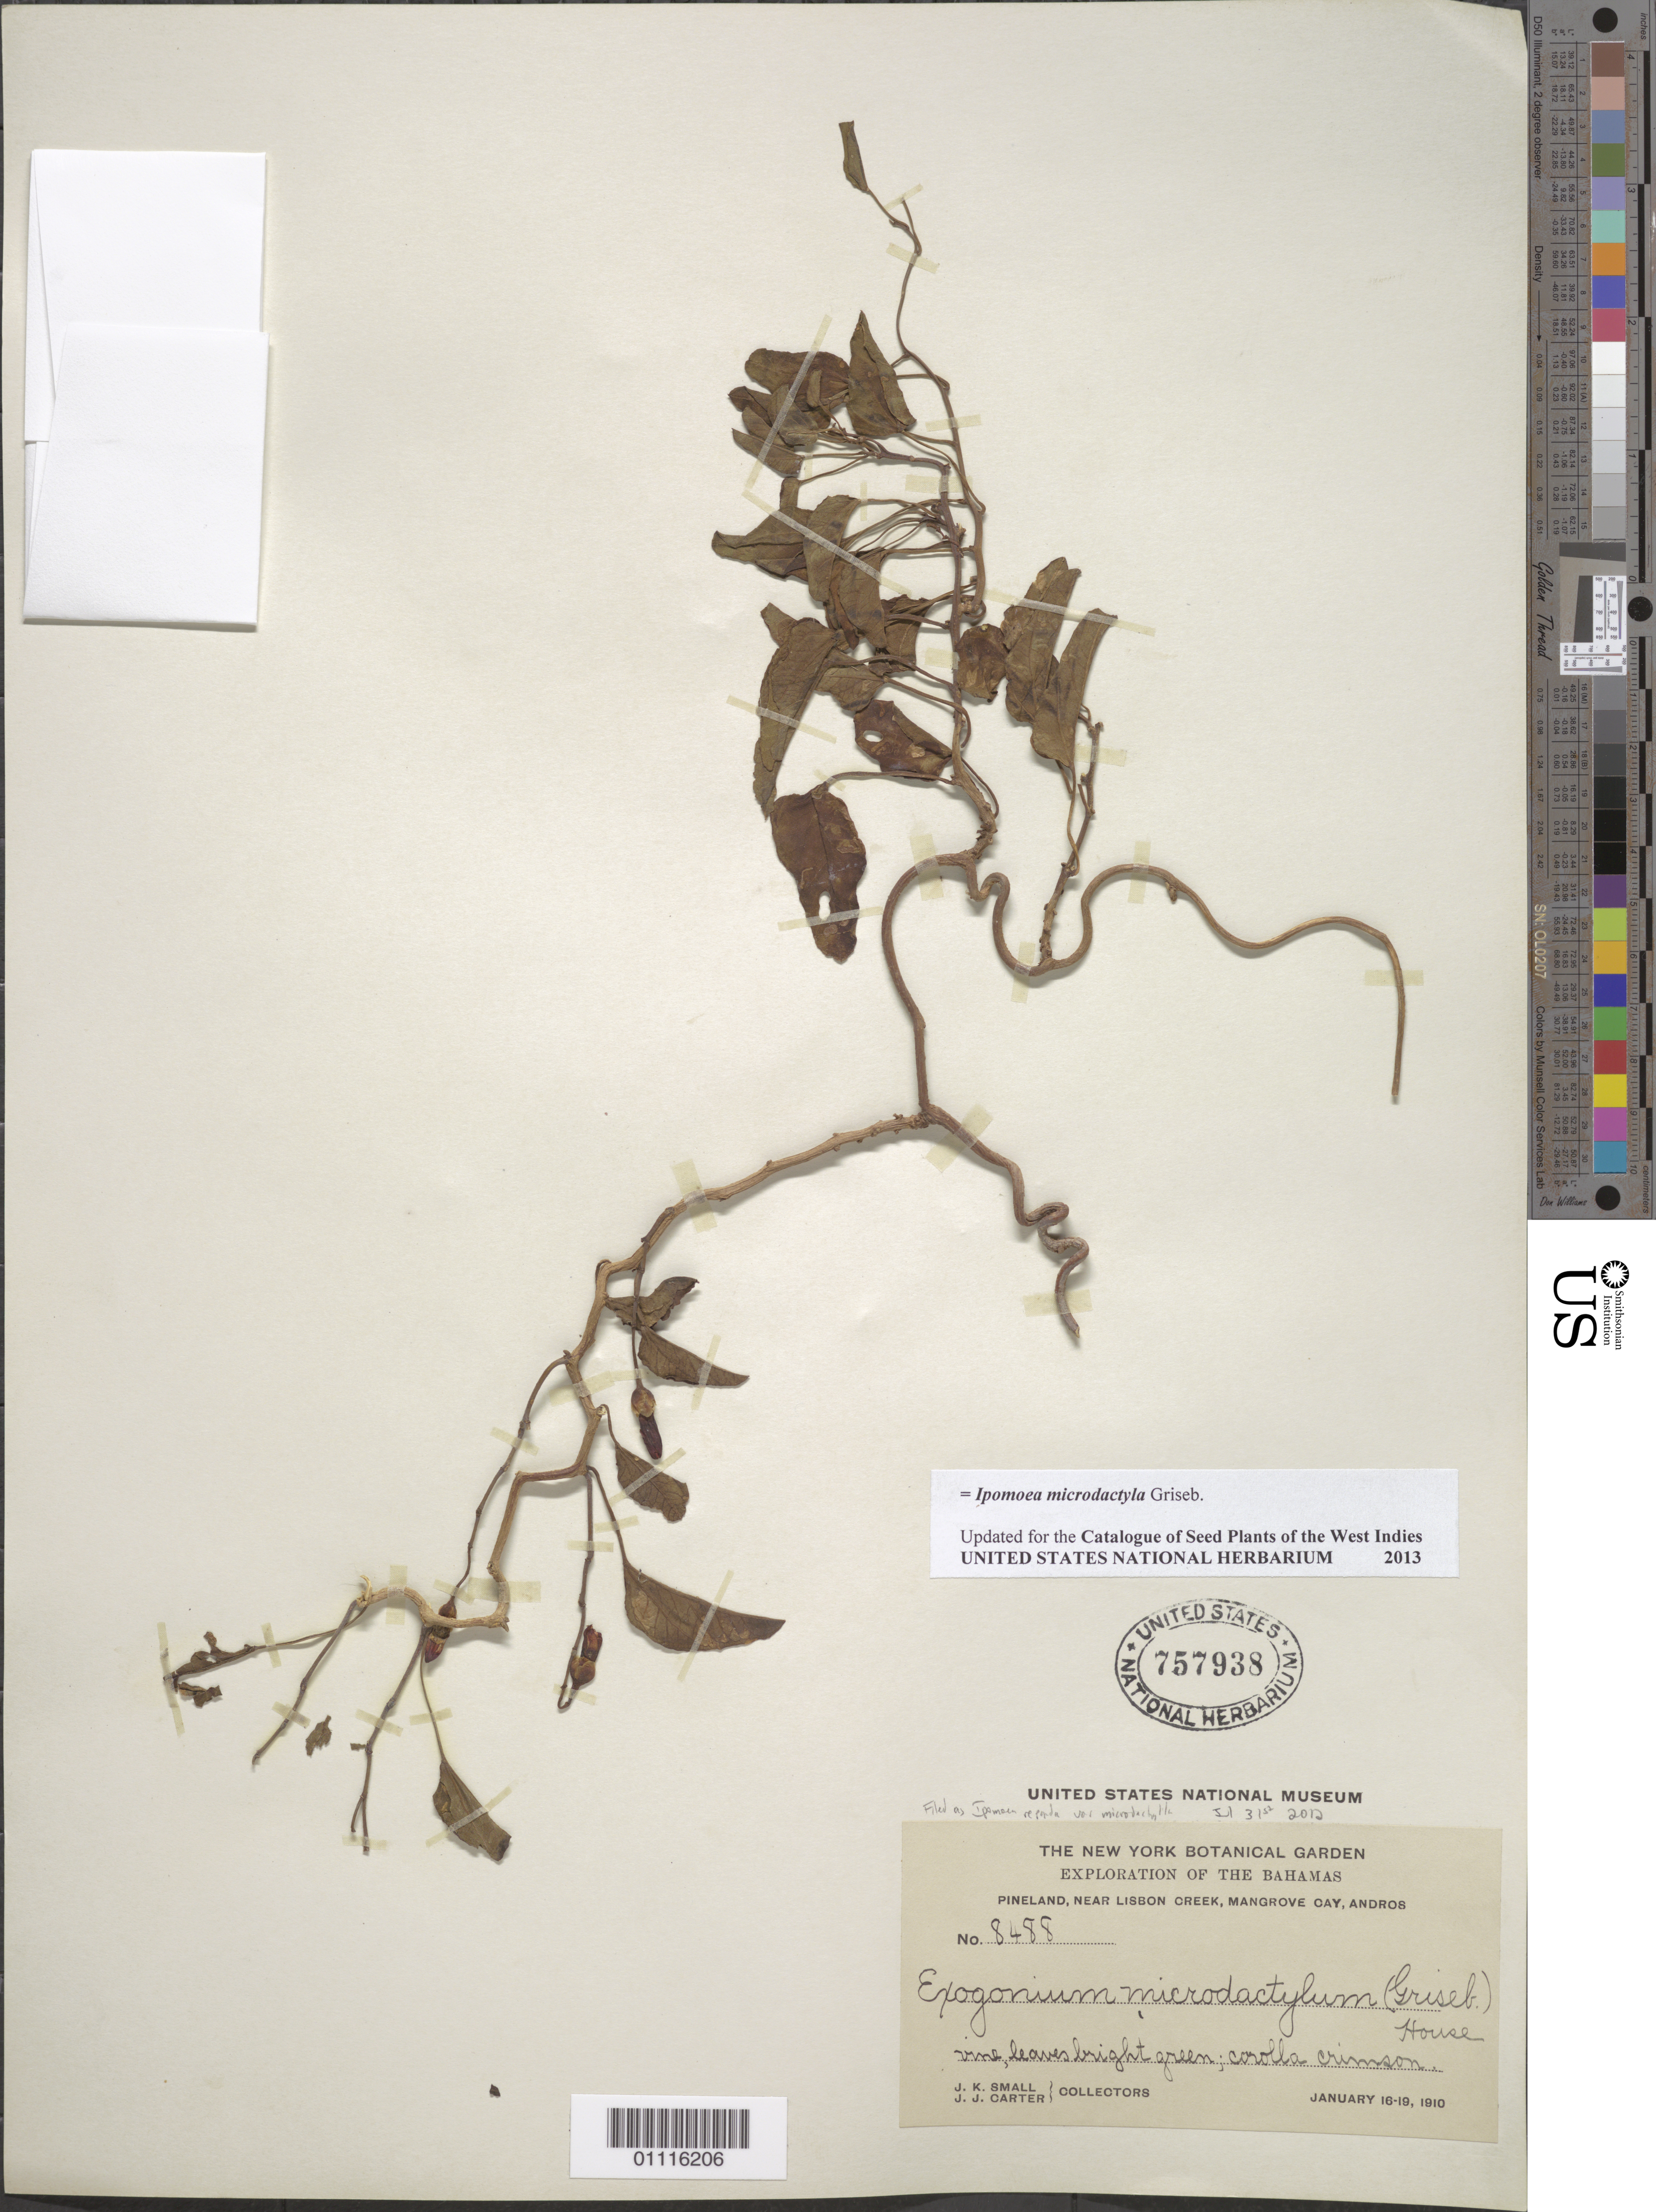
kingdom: Plantae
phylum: Tracheophyta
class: Magnoliopsida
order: Solanales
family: Convolvulaceae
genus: Ipomoea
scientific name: Ipomoea microdactyla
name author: Griseb.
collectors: J. K. Small & J. J. Carter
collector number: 8488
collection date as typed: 16 Jan 1910 to 19 Jan 1910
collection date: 1910-01-16/1910-01-19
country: Bahamas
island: Andros I.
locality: Pineland, near Lisson Creek, Mangrove Cay.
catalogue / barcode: US 757938